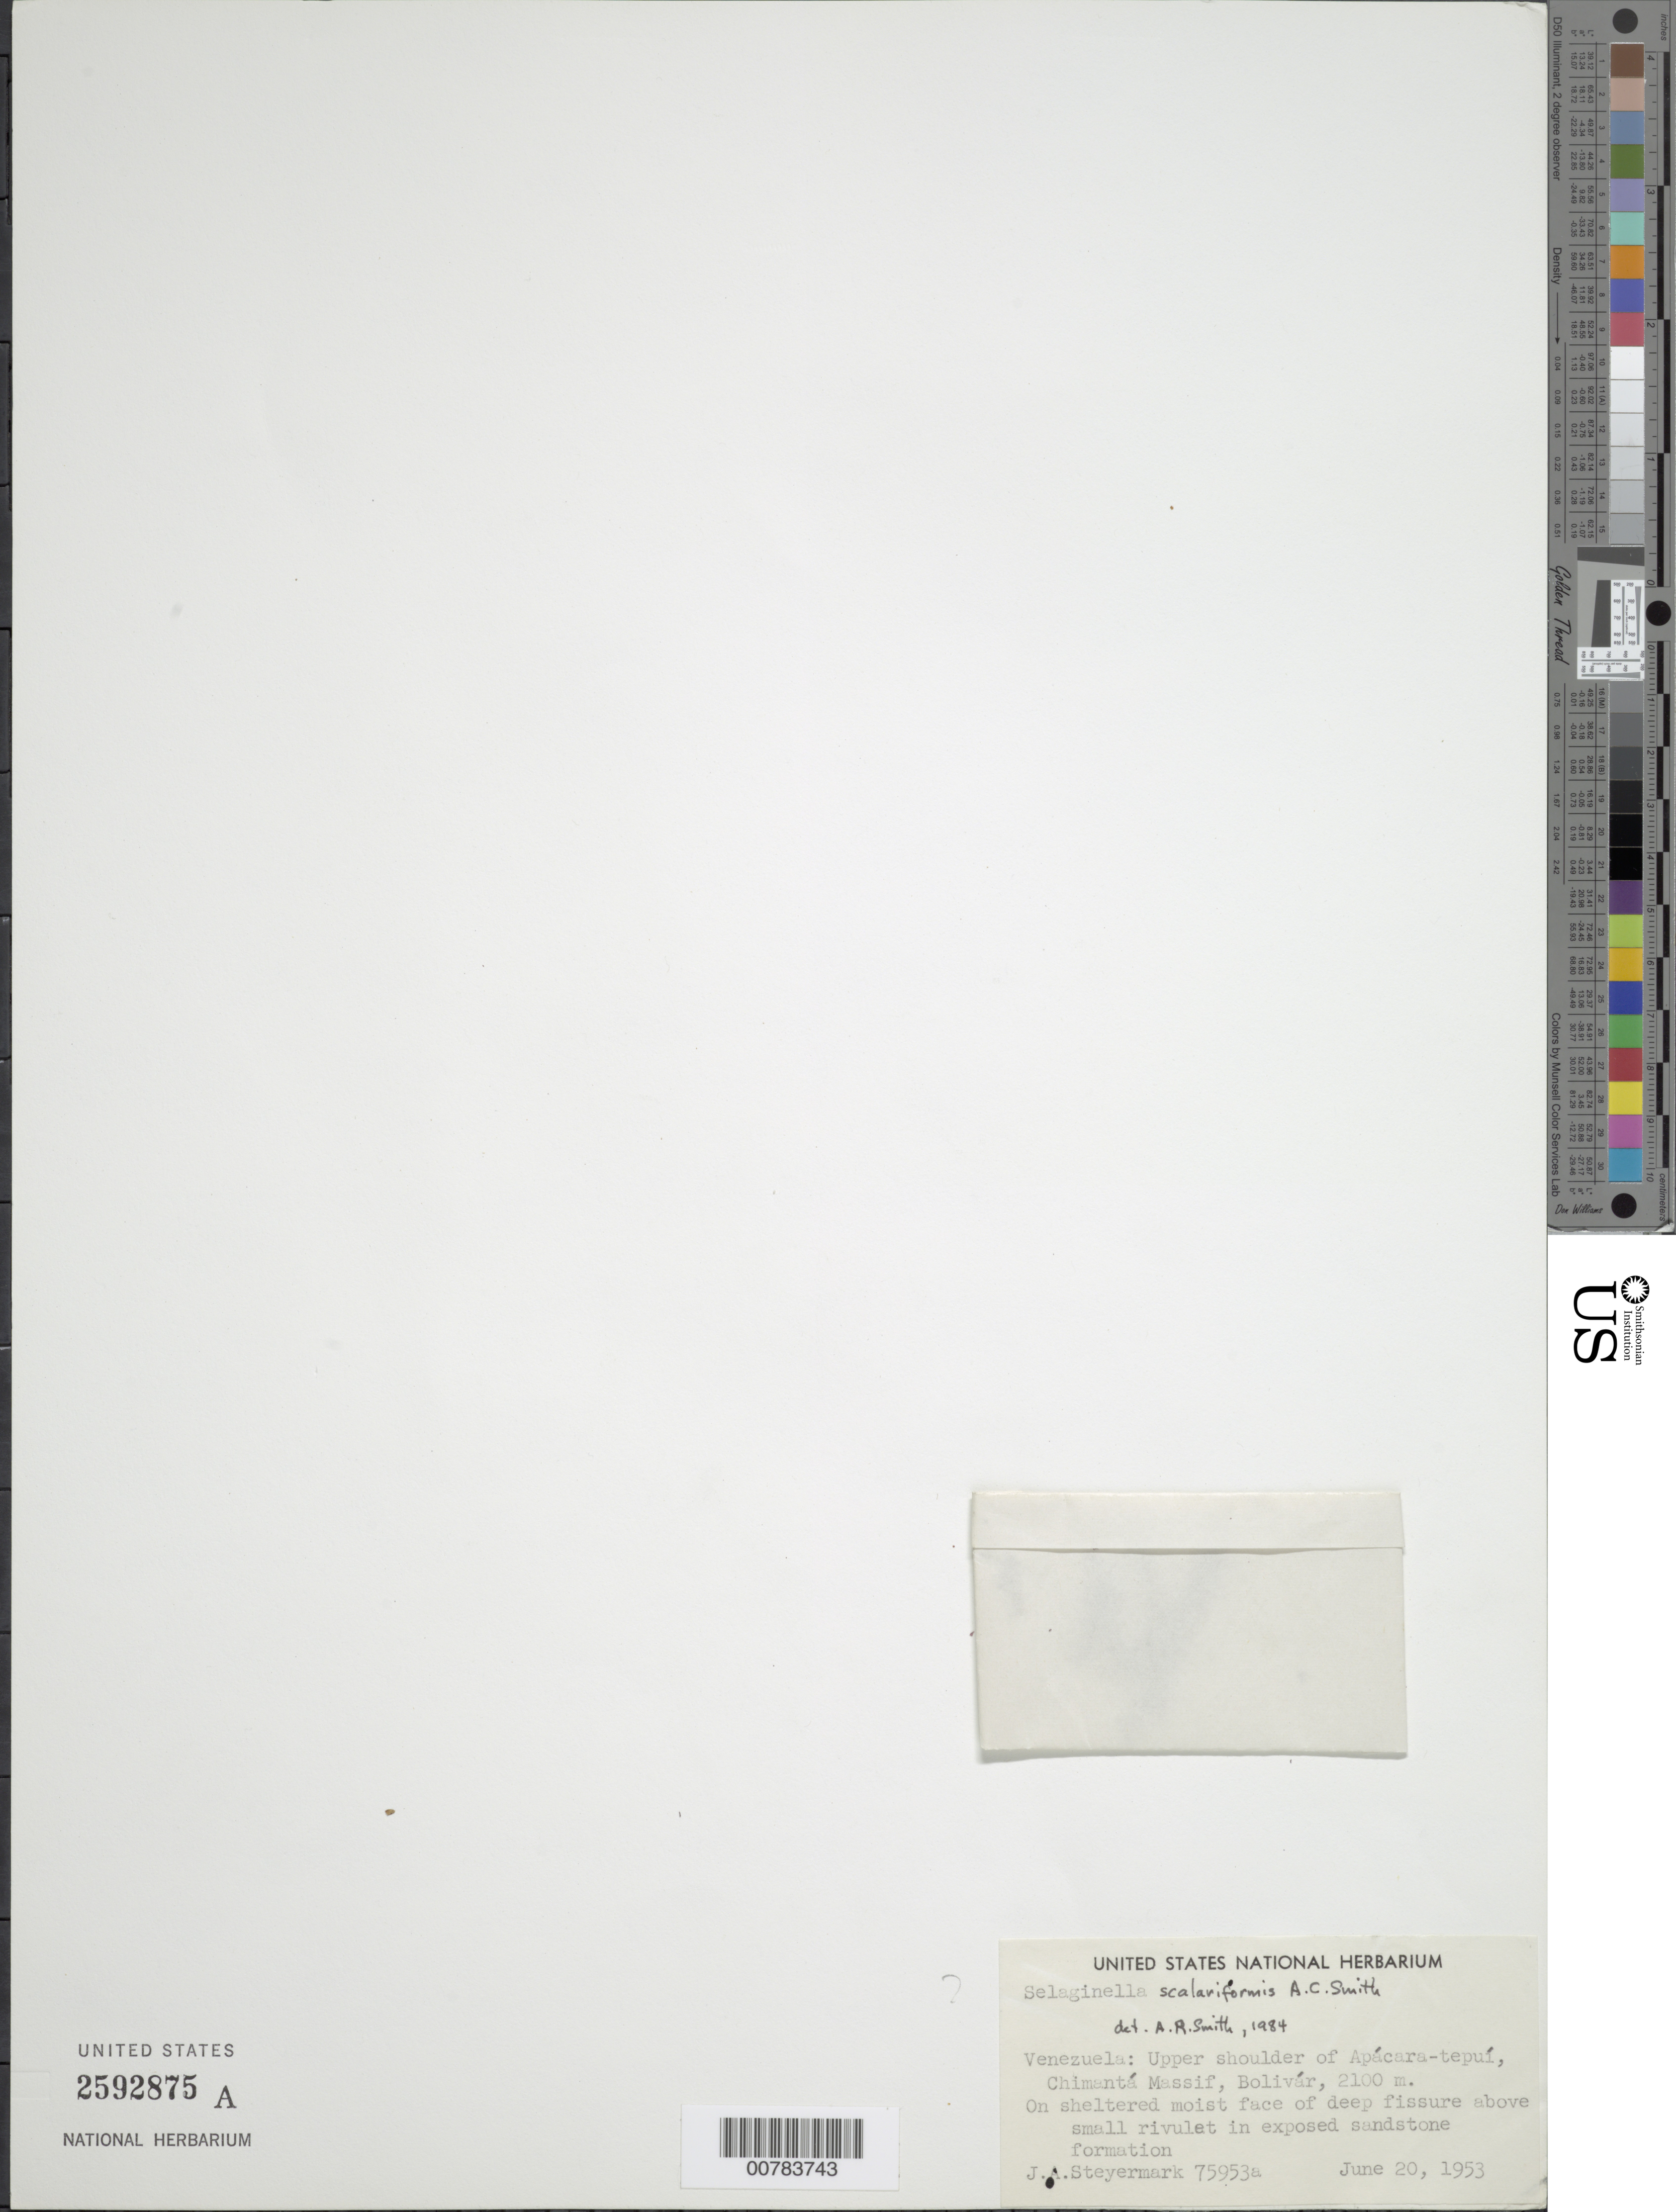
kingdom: Plantae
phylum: Tracheophyta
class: Lycopodiopsida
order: Selaginellales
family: Selaginellaceae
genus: Selaginella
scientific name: Selaginella scalariformis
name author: A.C. Sm.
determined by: Smith, Alan R., (UC)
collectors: J. Steyermark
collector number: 75953 a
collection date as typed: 20-Jun-53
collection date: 1953-06-20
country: Venezuela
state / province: Bolívar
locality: Chimantá Massif, Apácara-tepuí, upper shoulder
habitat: Sheltered moist face of deep fissure above small rivulet in exposed sandstone formation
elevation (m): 2100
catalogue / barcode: US 2592875A